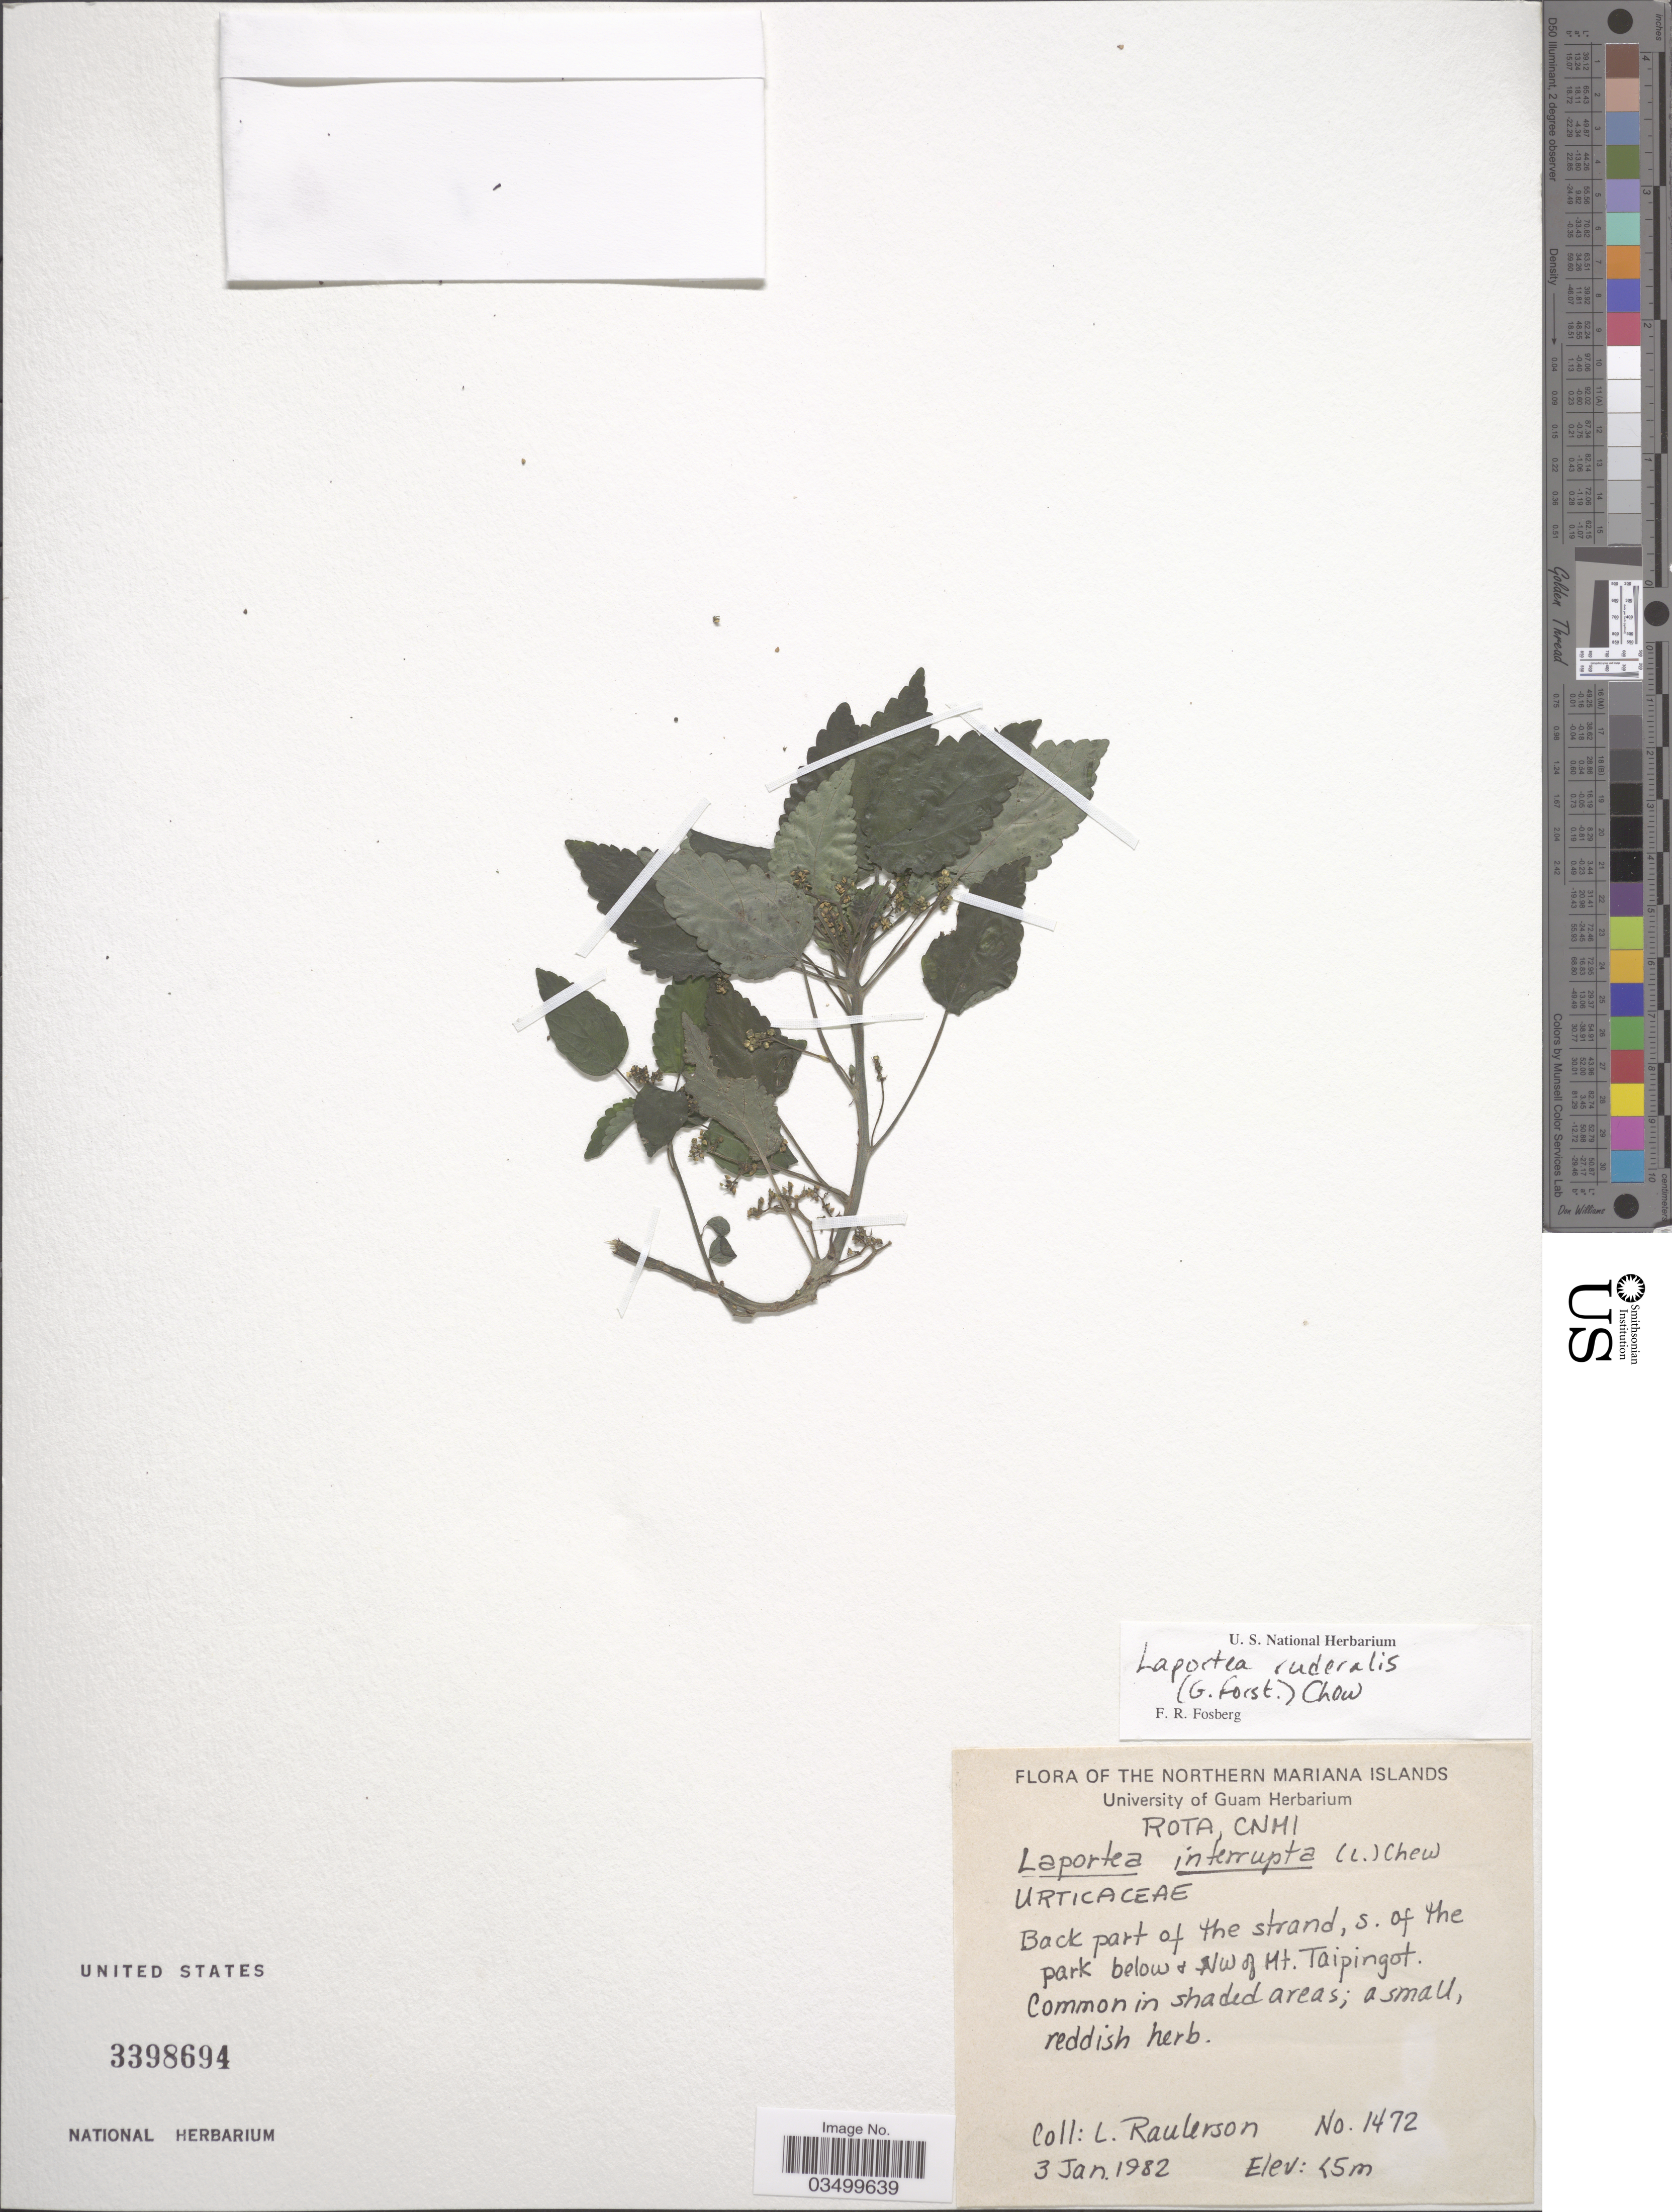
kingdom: Plantae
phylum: Tracheophyta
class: Magnoliopsida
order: Rosales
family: Urticaceae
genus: Laportea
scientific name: Laportea ruderalis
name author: (G. Forst.) Chew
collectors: L. Raulerson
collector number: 1472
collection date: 1982-01-03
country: Northern Mariana Islands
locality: Rota, CNMI. Back part of the strand, S. of the park below & NW of Mt. Taipingot.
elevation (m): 5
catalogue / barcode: US 3398694